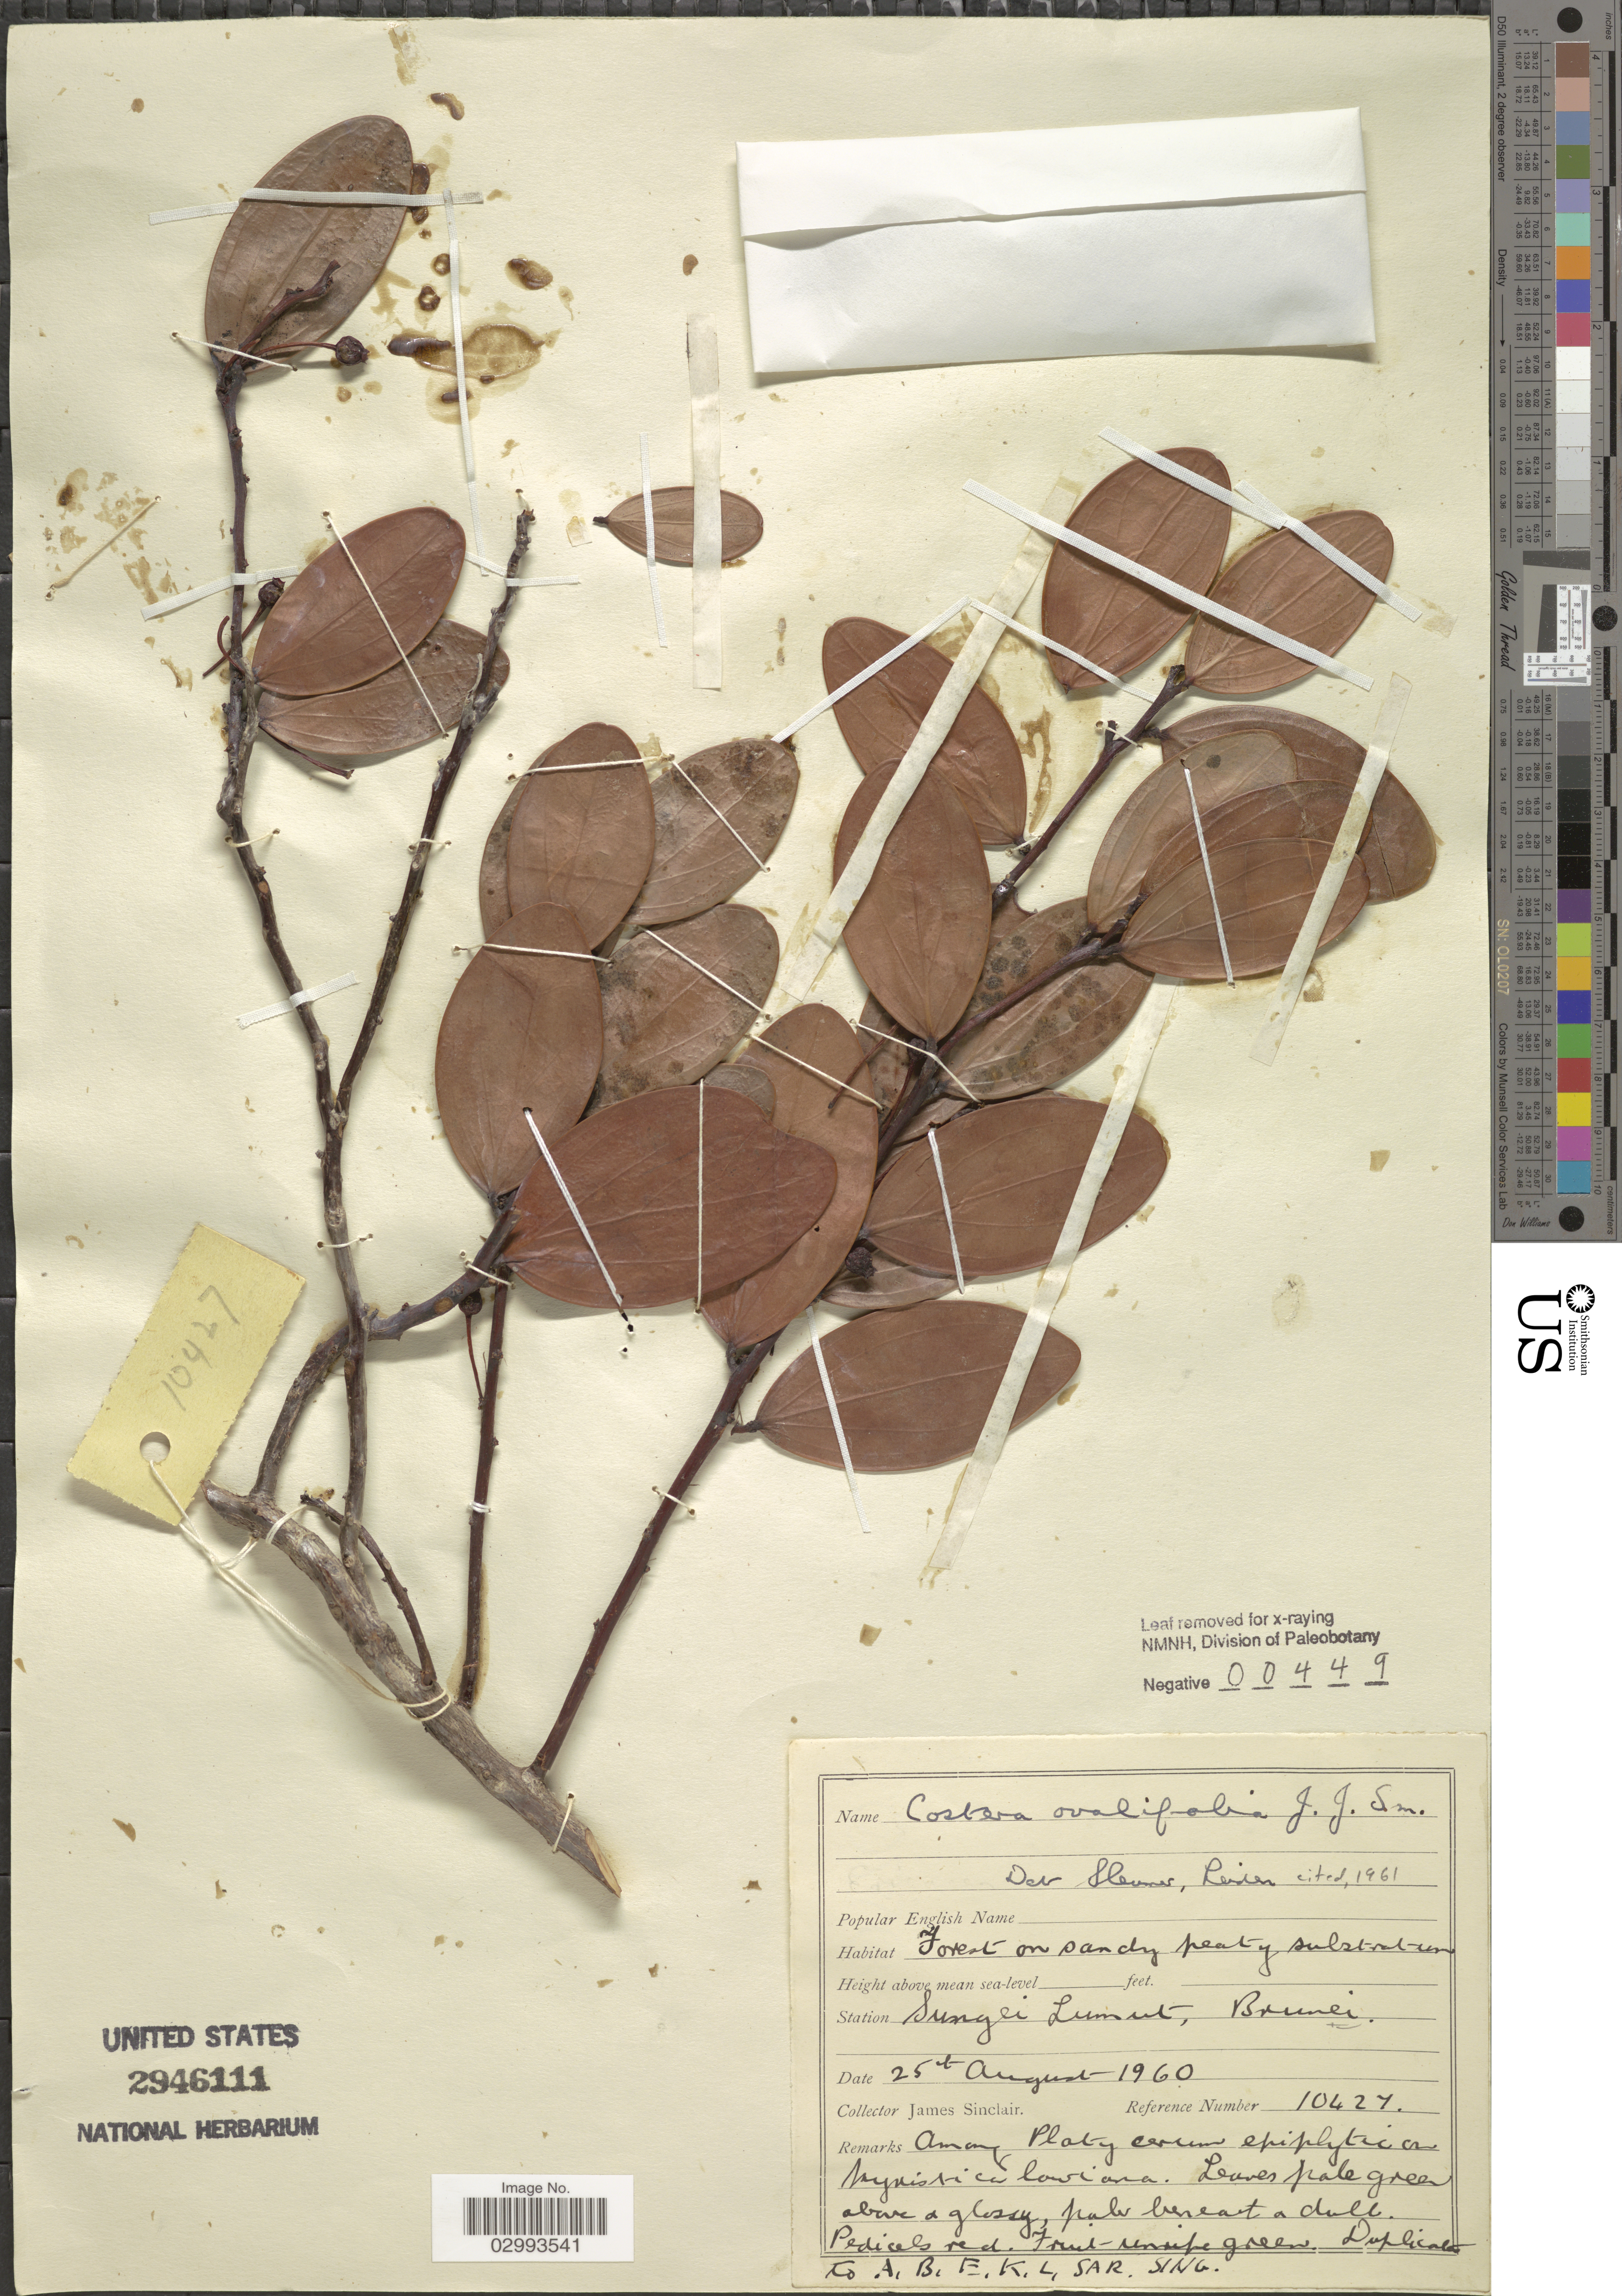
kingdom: Plantae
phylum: Tracheophyta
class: Magnoliopsida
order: Ericales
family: Ericaceae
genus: Costera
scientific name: Costera ovalifolia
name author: J.J. Sm.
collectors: J. Sinclair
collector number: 10427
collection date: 1960-08-25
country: Brunei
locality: Station Sungei Lumit.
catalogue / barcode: US 2946111